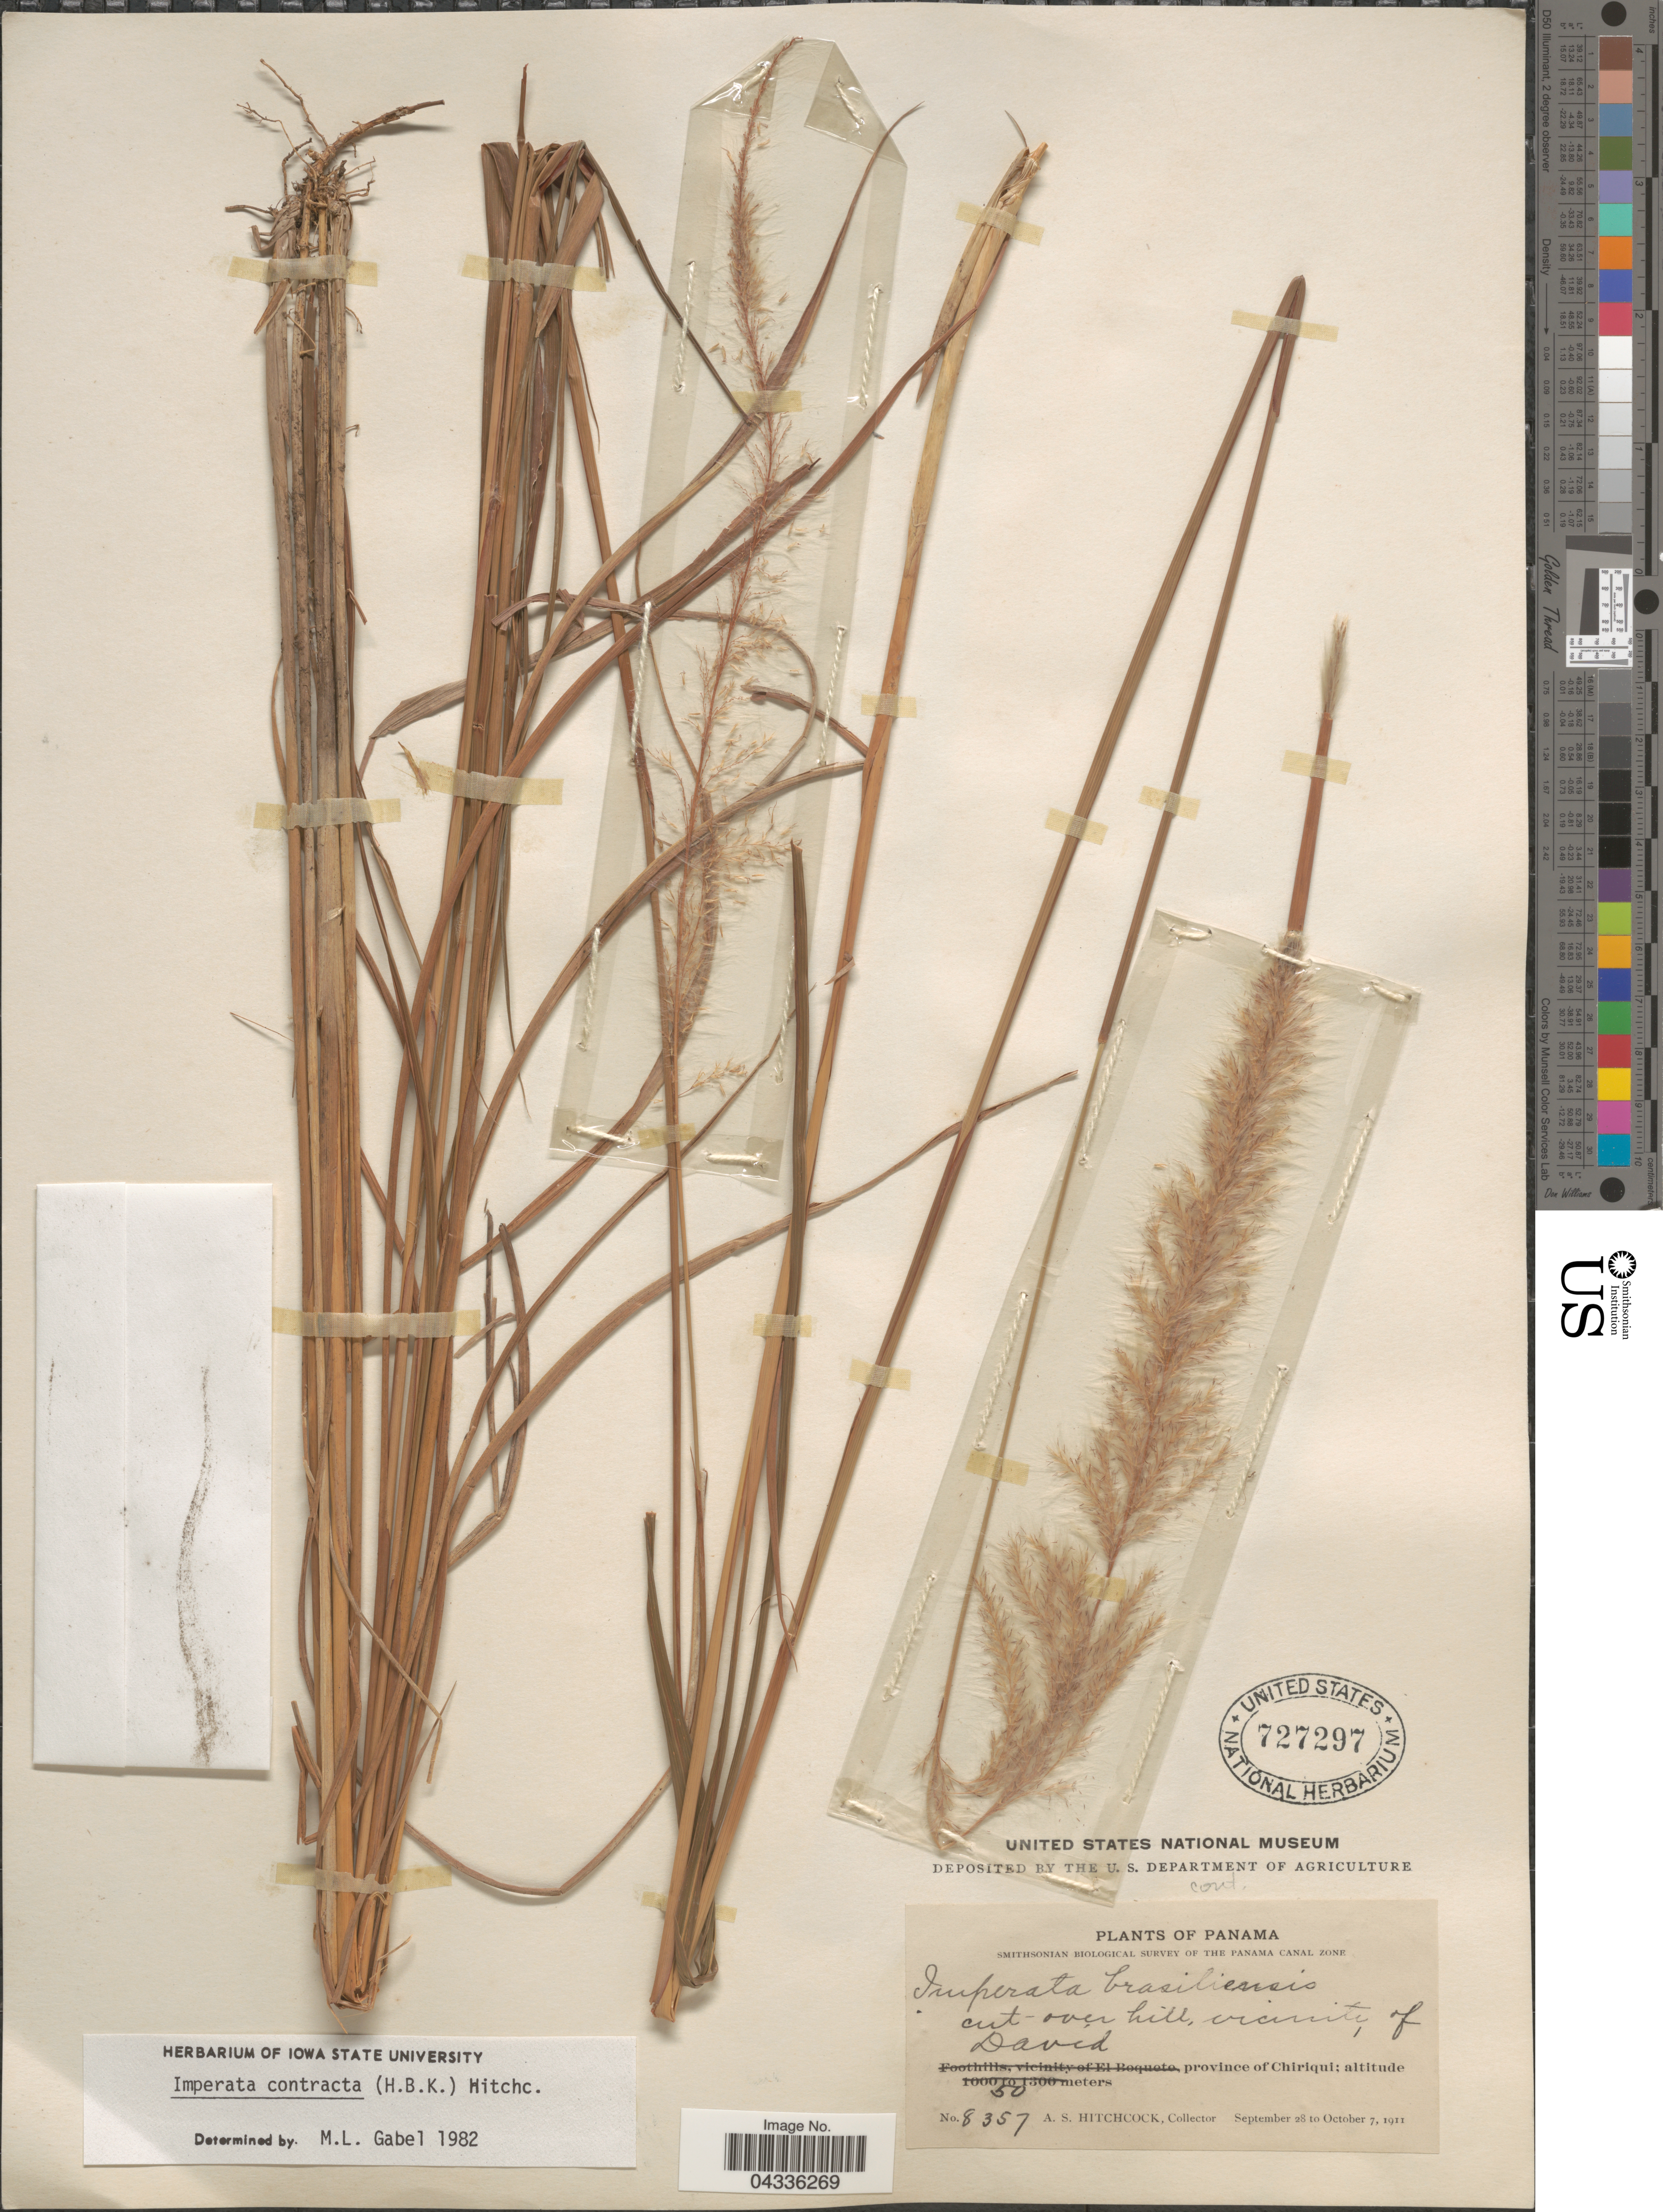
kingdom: Plantae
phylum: Tracheophyta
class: Liliopsida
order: Poales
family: Poaceae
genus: Imperata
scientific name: Imperata contracta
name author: (Kunth) Hitchc.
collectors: A. S. Hitchcock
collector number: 8357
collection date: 1911-09-28/1911-10-07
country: Panama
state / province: Chiriqui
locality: Smithsonian Biological Survey of the Panama Canal Zone. Cut-over hill, vicinity of David.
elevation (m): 50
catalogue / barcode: US 727297